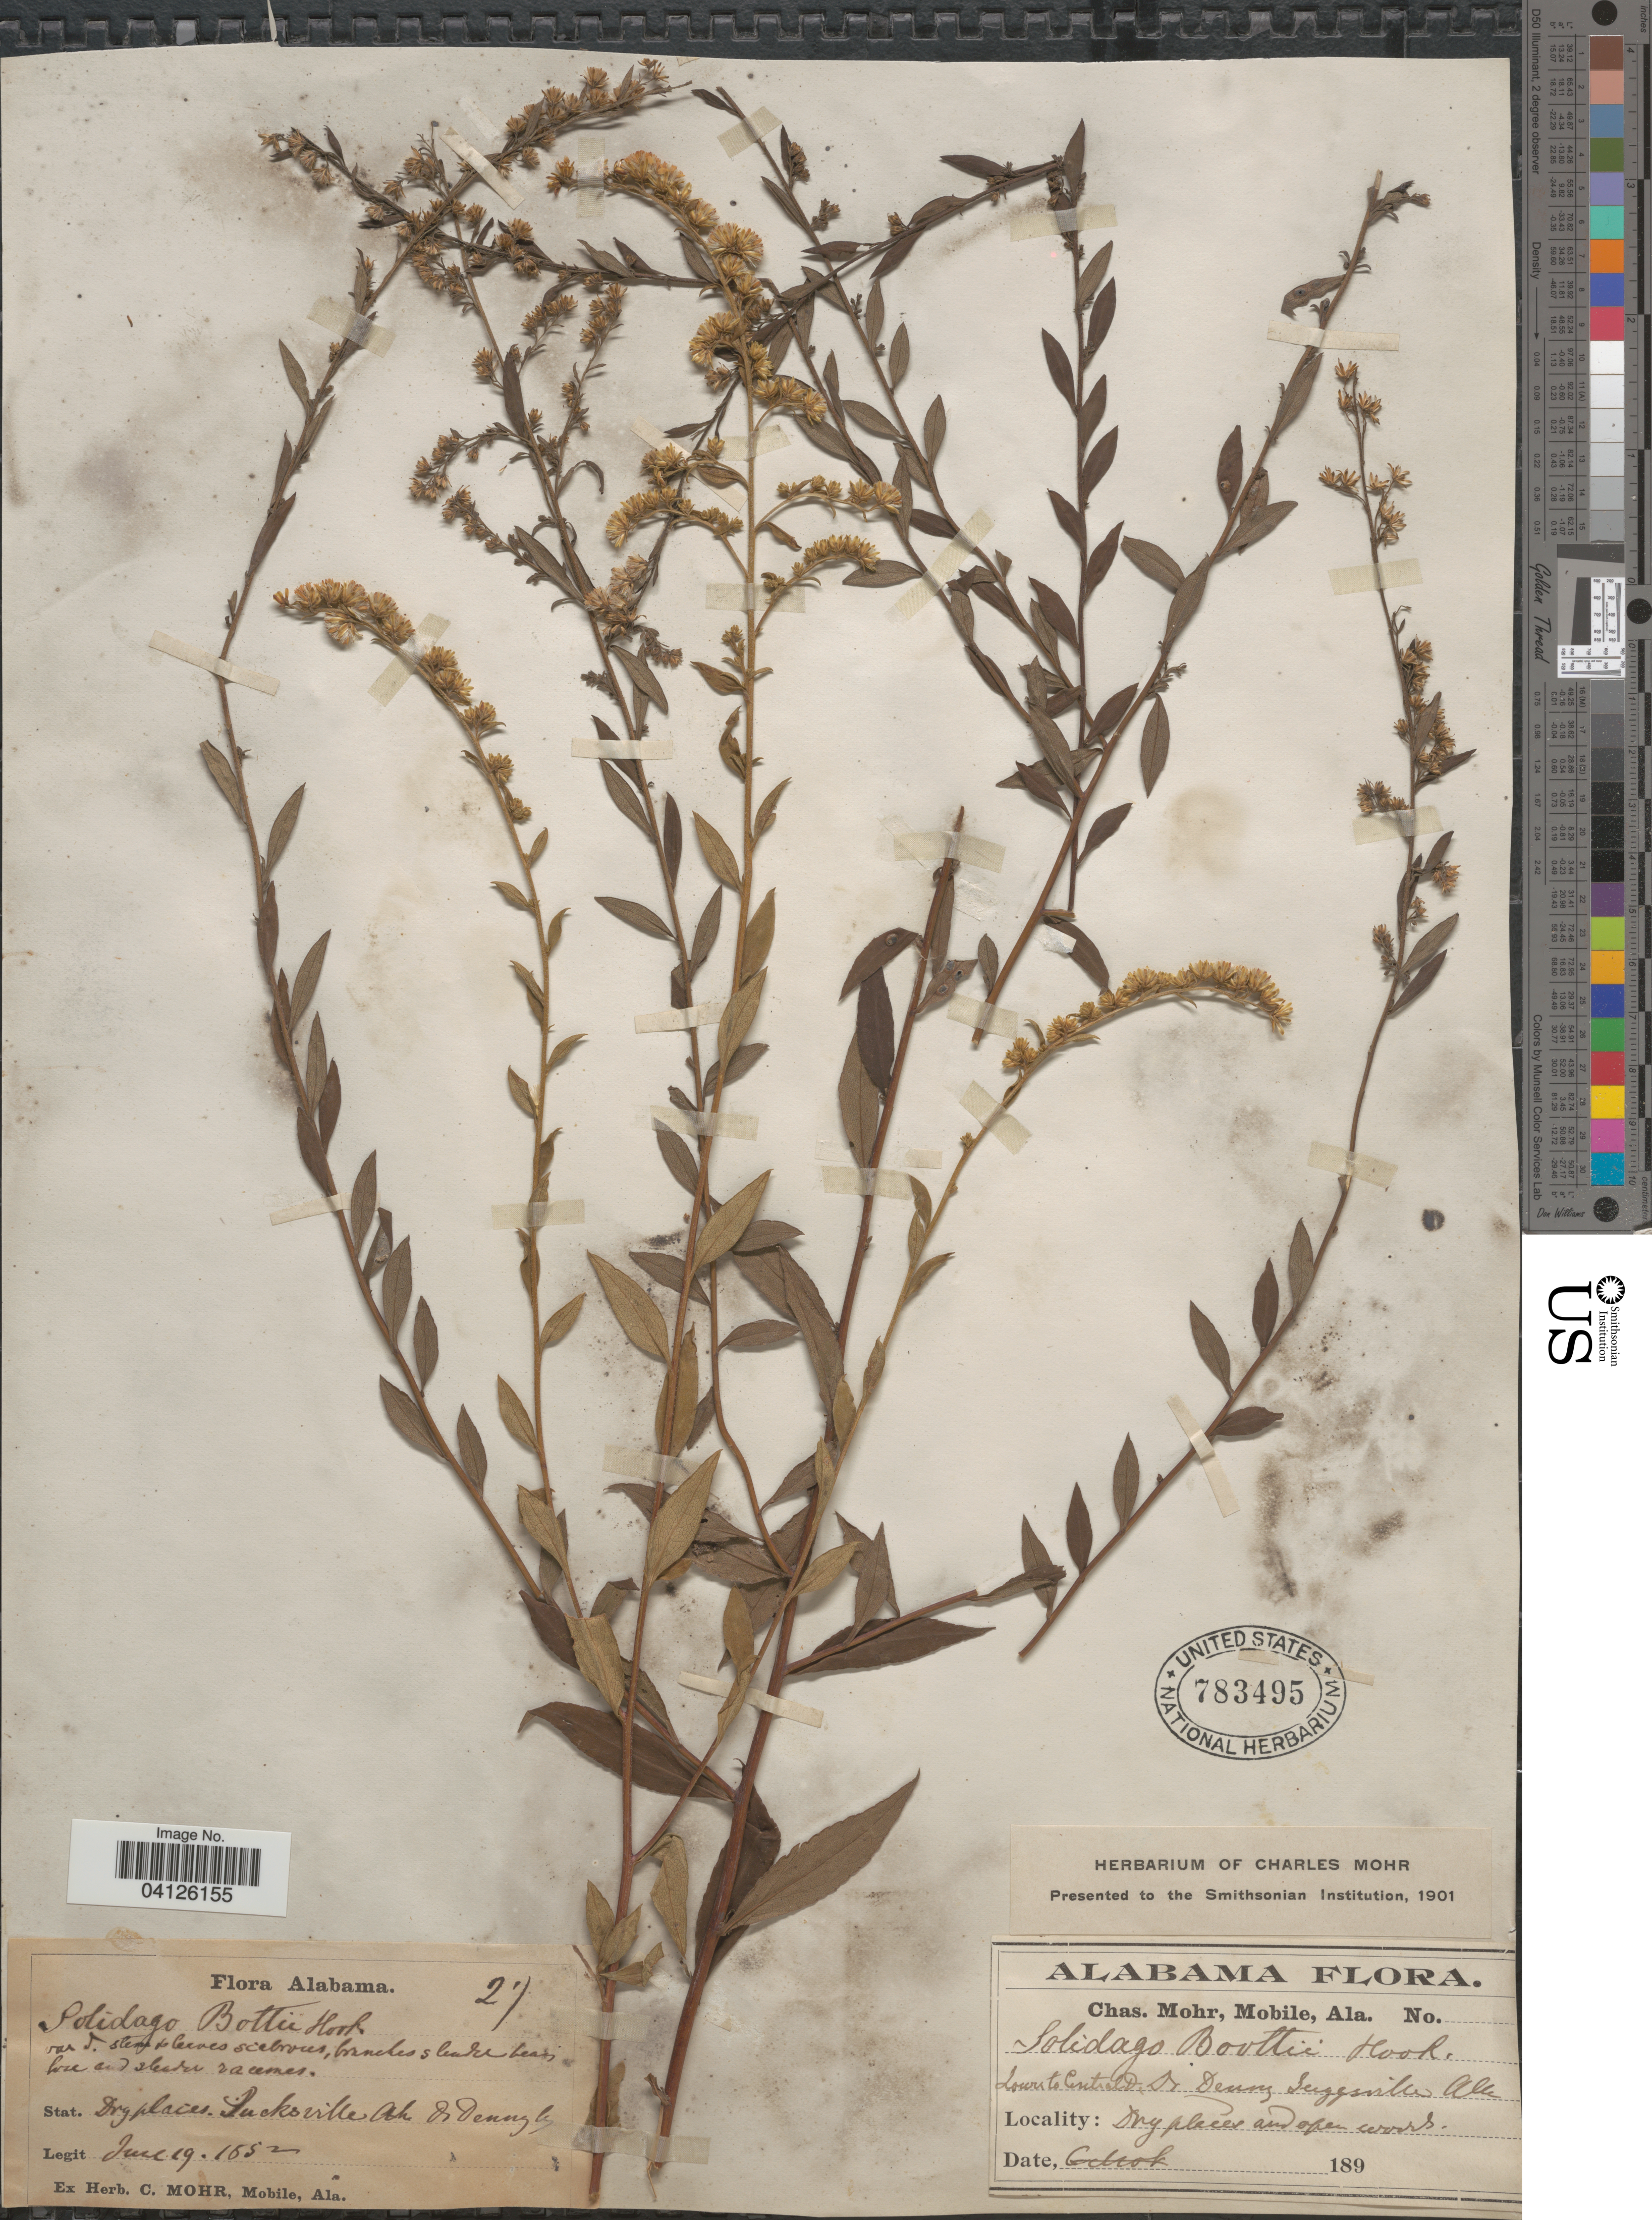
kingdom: Plantae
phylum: Tracheophyta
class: Magnoliopsida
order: Asterales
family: Asteraceae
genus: Solidago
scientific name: Solidago boottii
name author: Hook.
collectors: Mohr, C. T. (herbarium)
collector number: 27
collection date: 1852-07-19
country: United States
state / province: Alabama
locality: Lower to Central D. Dr. Denny Suggsville.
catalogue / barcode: US 783495